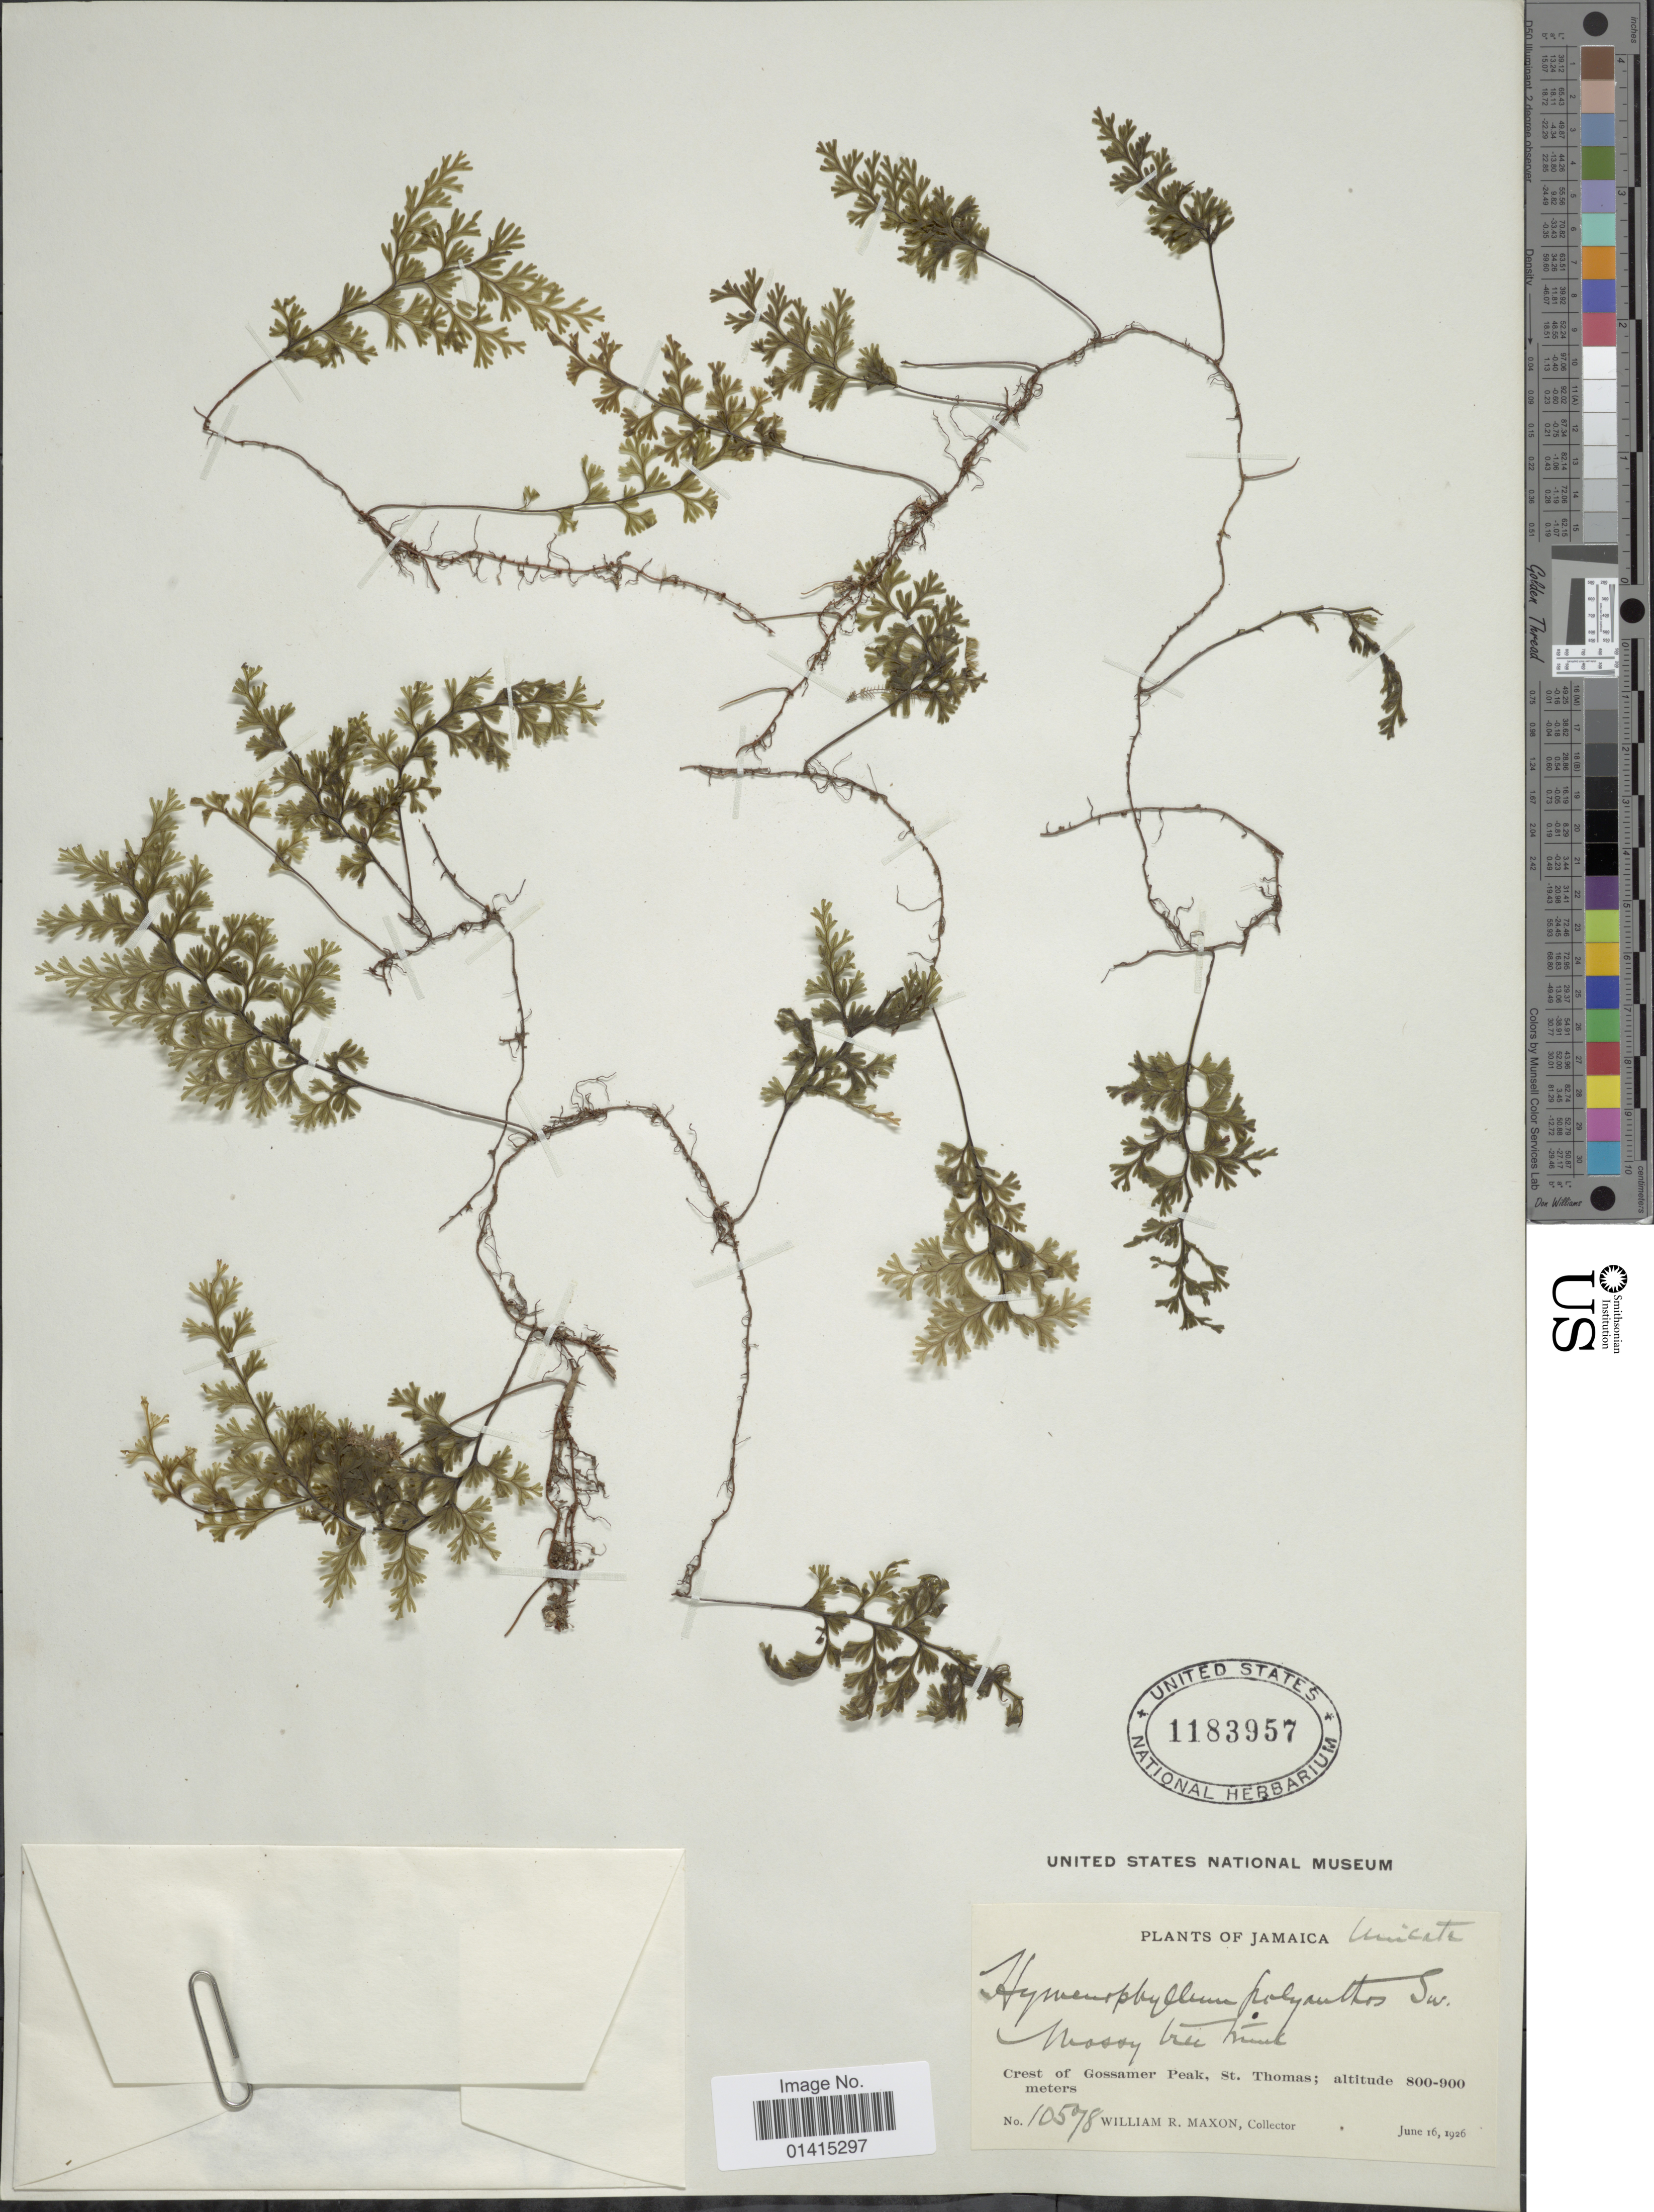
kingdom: Plantae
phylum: Tracheophyta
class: Polypodiopsida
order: Hymenophyllales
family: Hymenophyllaceae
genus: Hymenophyllum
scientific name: Hymenophyllum polyanthos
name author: (Sw.) Sw.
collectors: W. R. Maxon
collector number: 10578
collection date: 1926-06-16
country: Jamaica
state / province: Saint Thomas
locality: Crest of Gossamer Peak, St. Thomas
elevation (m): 800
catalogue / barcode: US 1183957